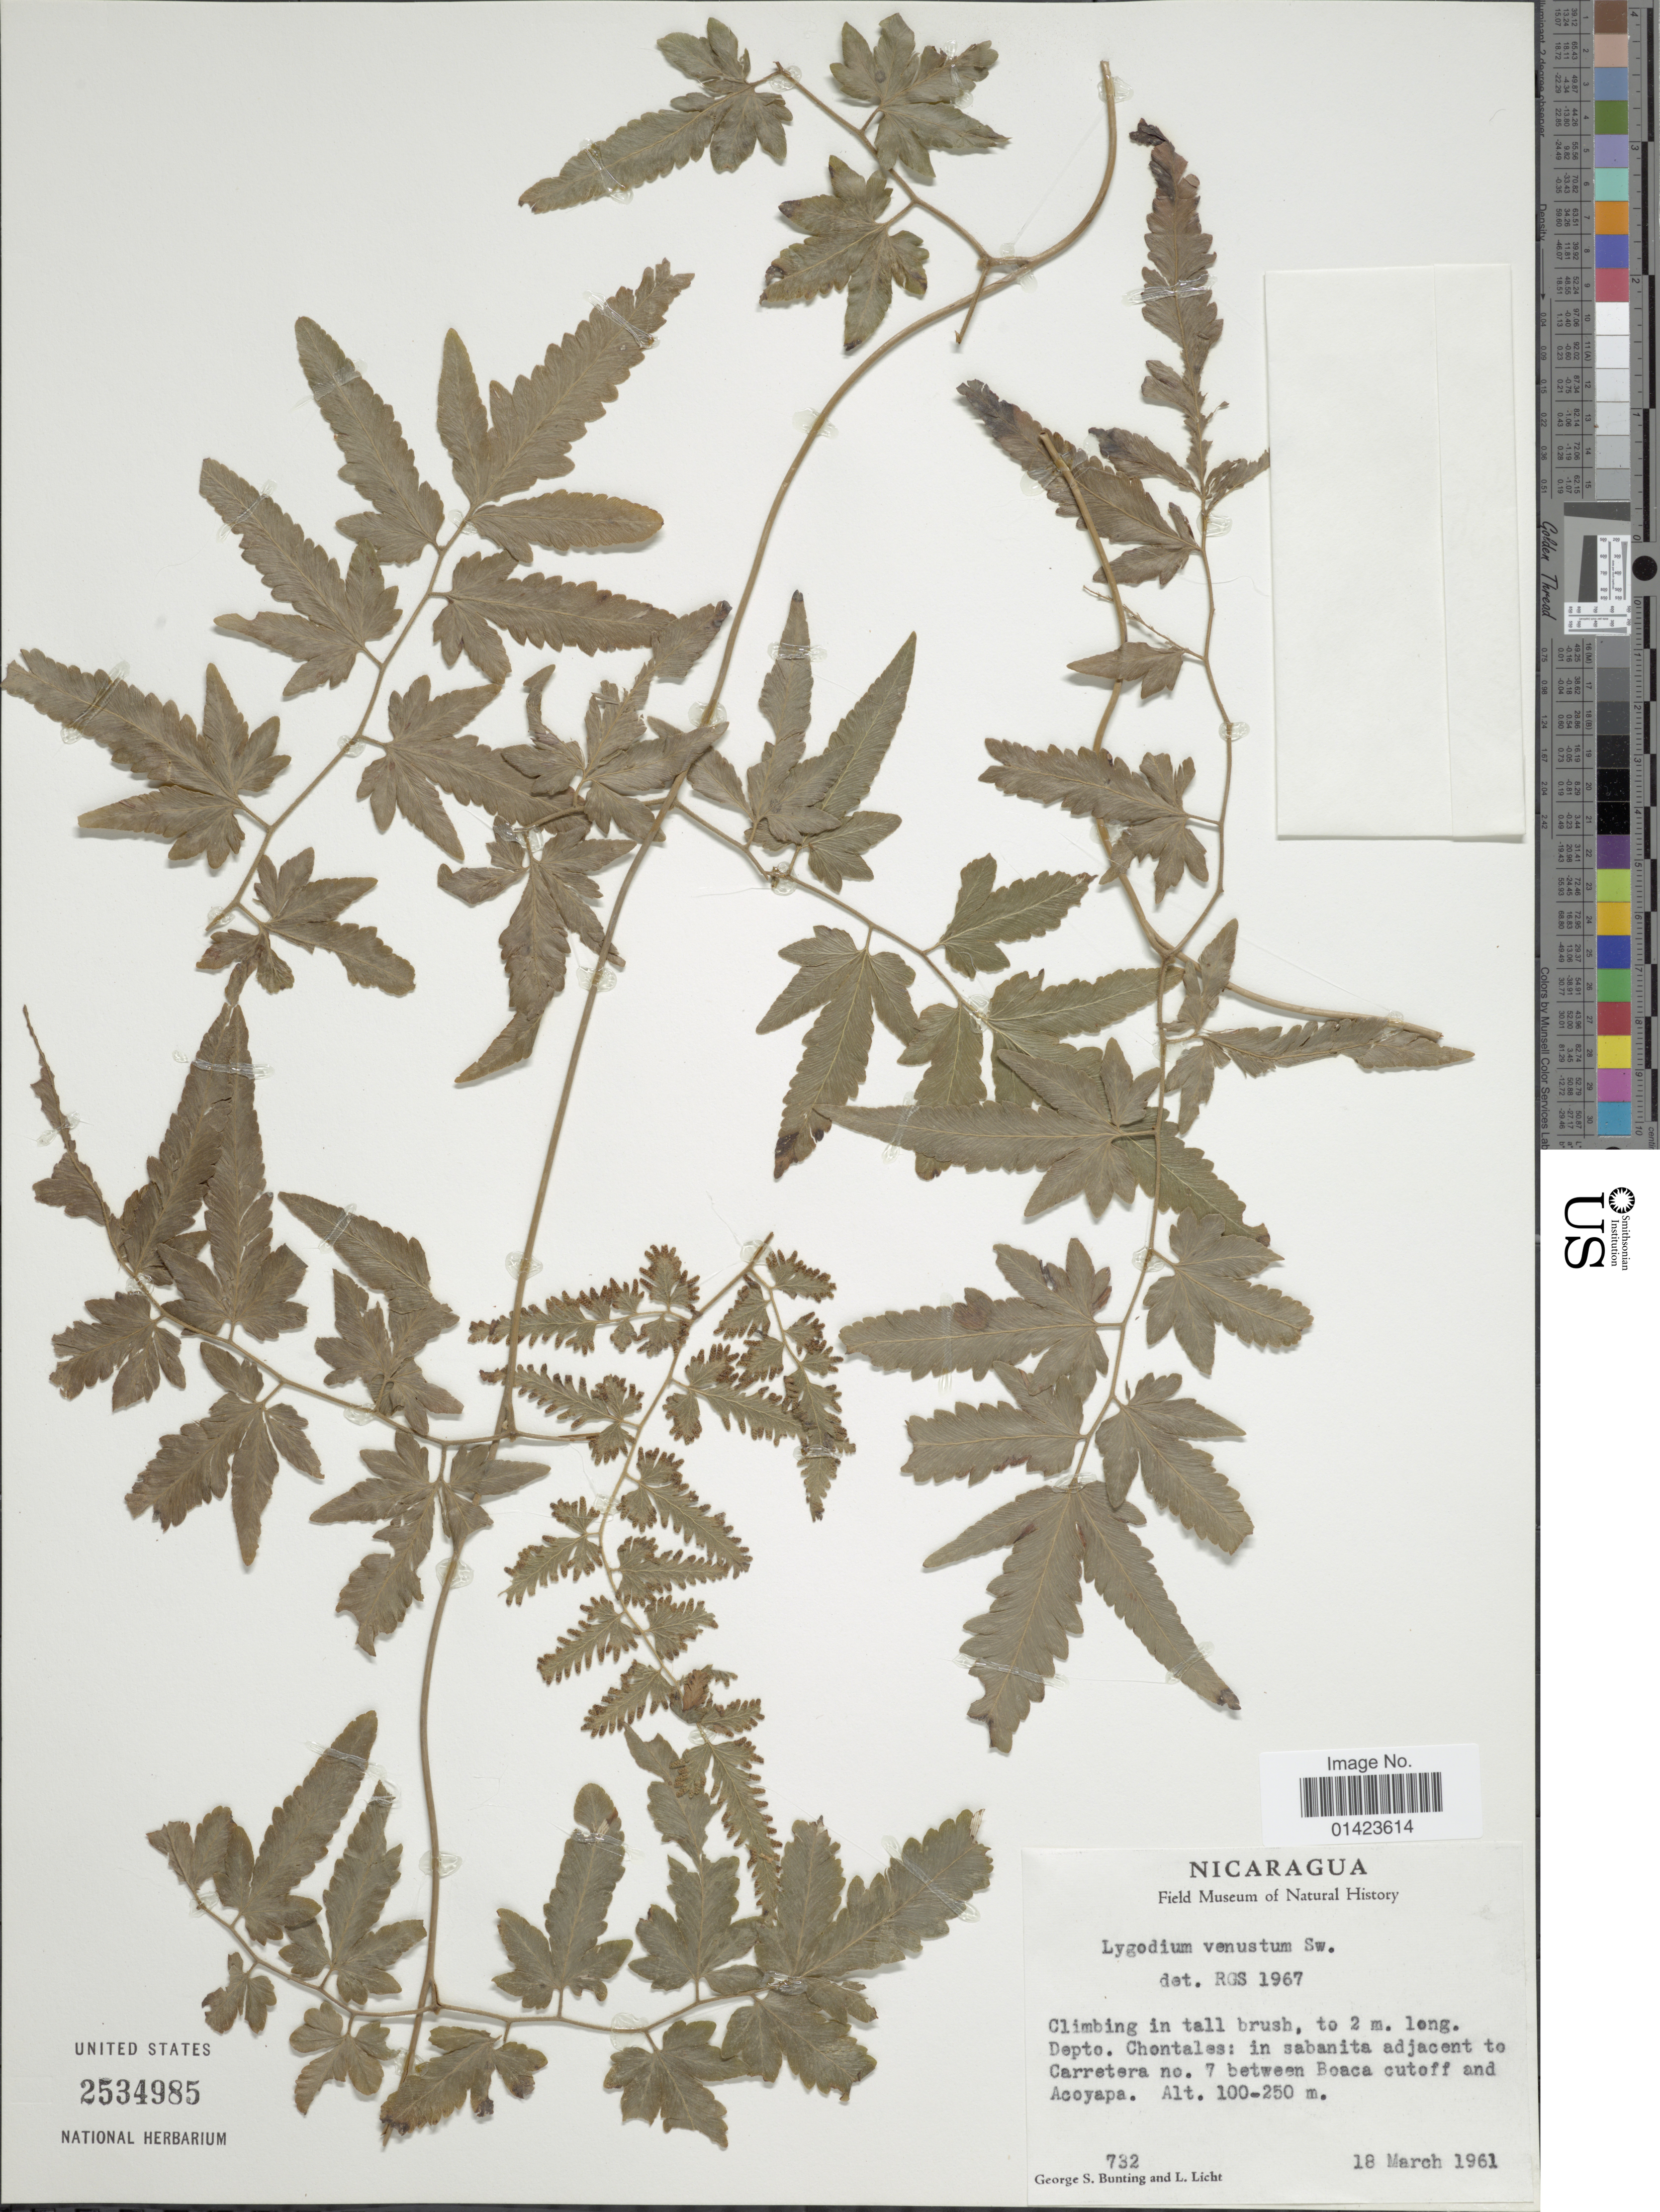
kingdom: Plantae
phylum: Tracheophyta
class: Polypodiopsida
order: Schizaeales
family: Lygodiaceae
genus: Lygodium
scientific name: Lygodium venustum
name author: Sw.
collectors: G. S. Bunting & L. Licht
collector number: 732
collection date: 1961-03-18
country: Nicaragua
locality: Depto. Chontales: in sabanita adjacent to Carretera no 7. between Boaca cutoff and Acoyapa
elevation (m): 100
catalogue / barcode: US 2534985